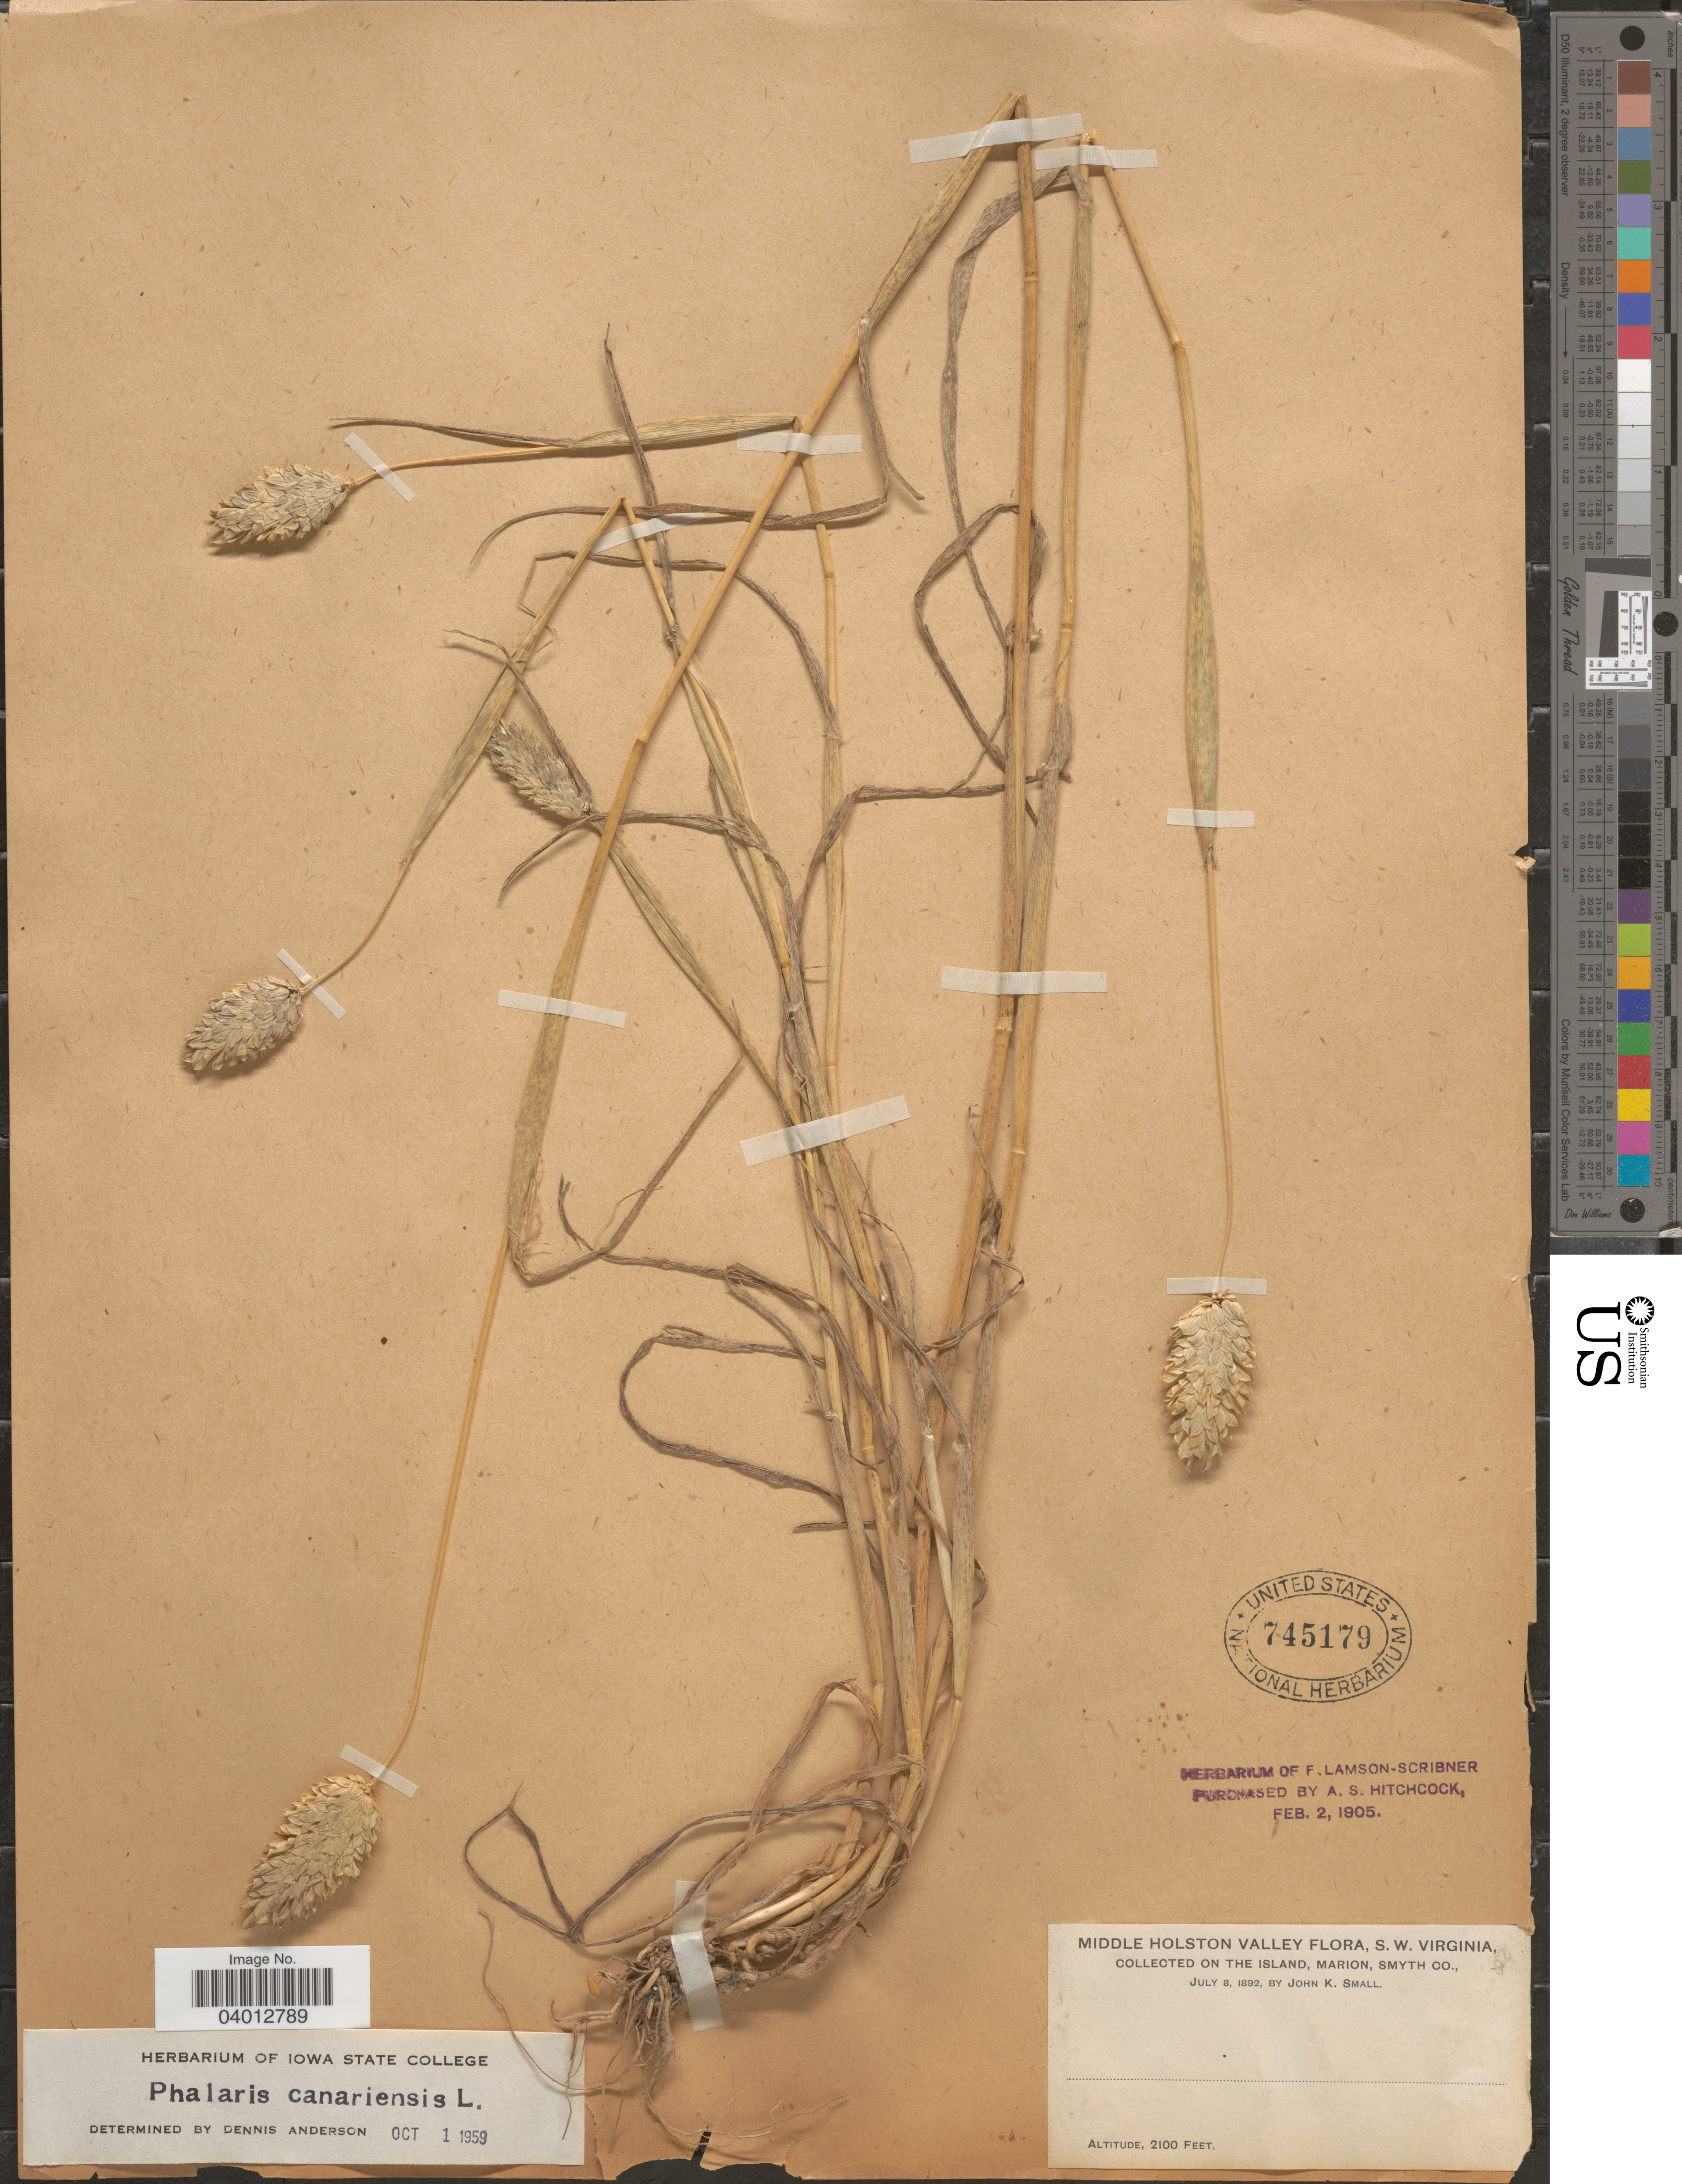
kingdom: Plantae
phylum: Tracheophyta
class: Liliopsida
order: Poales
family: Poaceae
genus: Phalaris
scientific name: Phalaris canariensis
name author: L.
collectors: J. K. Small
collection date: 1892-07-08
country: United States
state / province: Virginia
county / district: Smyth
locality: Middle Holston Valley. S. W. Virginia. On the island, Marion, Smyth Co.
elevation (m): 640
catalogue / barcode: US 745179